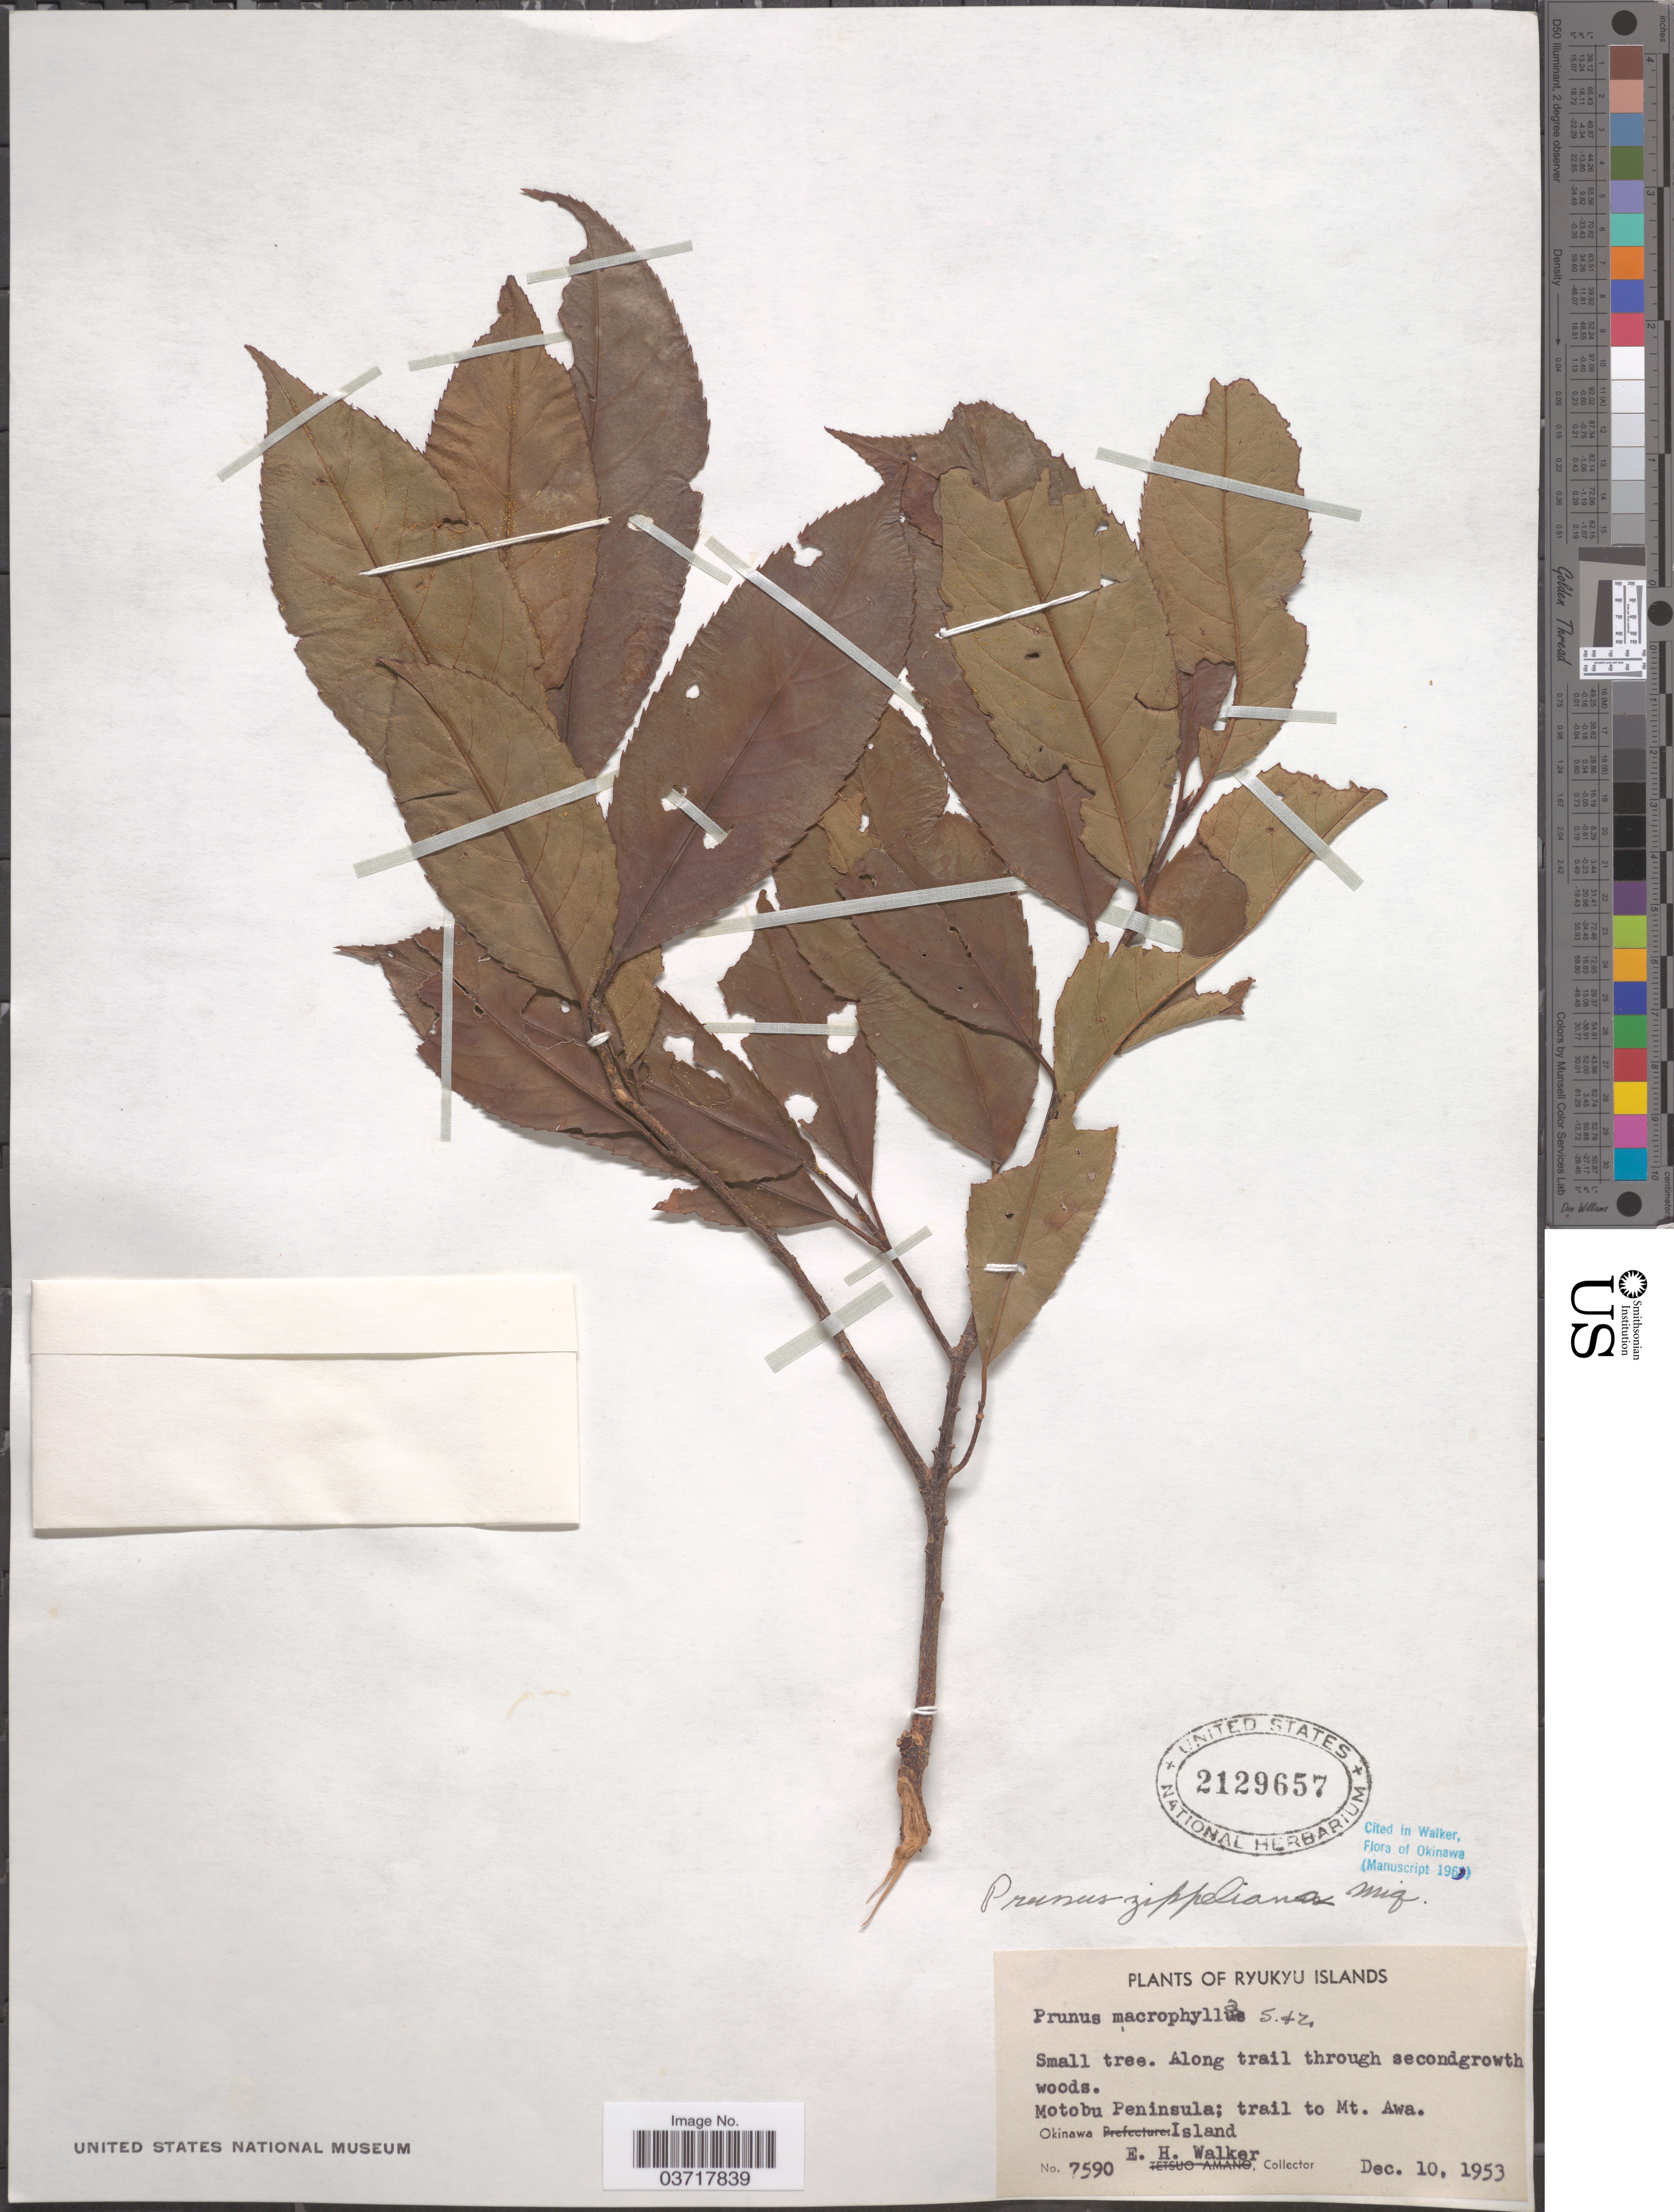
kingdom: Plantae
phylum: Tracheophyta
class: Magnoliopsida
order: Rosales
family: Rosaceae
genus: Prunus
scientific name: Prunus macrophylla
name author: Poir.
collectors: E. H. Walker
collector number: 7590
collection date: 1953-12-10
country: Japan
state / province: Okinawa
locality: Ryukyu Islands. Motobu Peninsula; trail to Mt. Awa. Okinawa Island.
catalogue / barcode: US 2129657